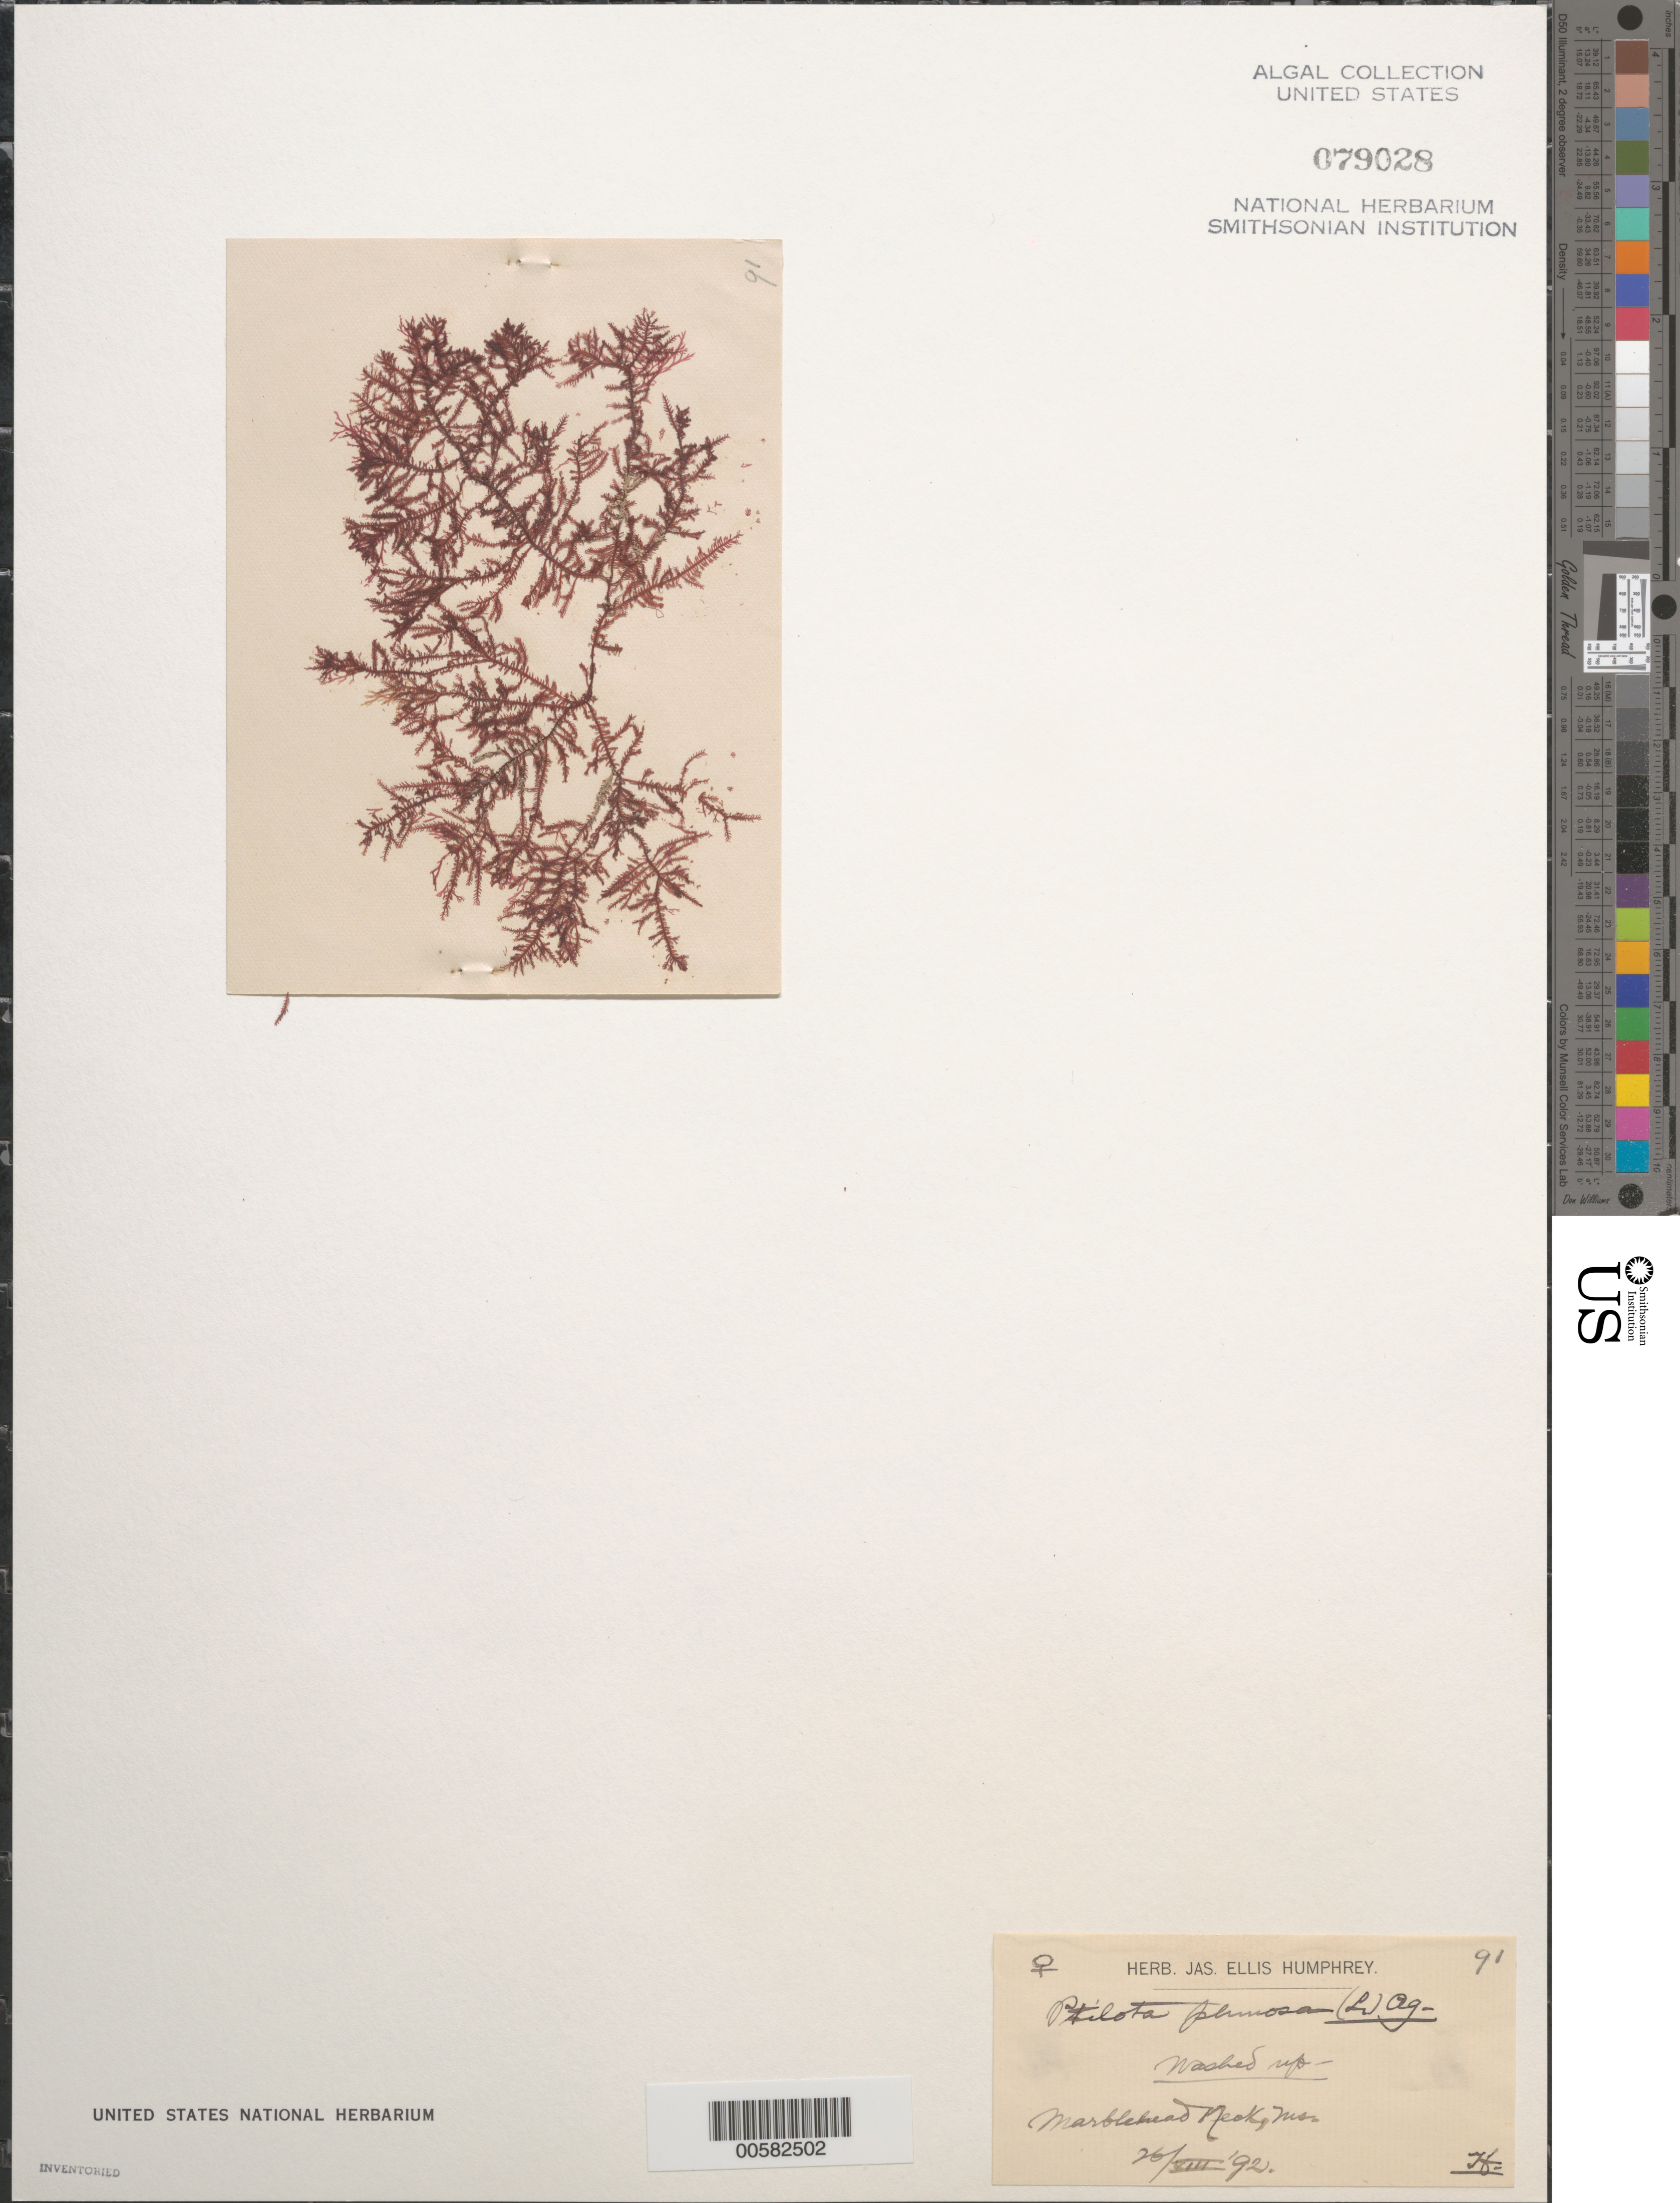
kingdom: Plantae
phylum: Rhodophyta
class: Florideophyceae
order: Ceramiales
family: Wrangeliaceae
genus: Ptilota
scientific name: Ptilota gunneri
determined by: Algae name updating Project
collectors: J. Humphrey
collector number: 91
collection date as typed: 26 Aug 1892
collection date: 1892-08-26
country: United States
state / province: Massachusetts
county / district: Essex County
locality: Marblehead Neck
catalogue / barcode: US 79028